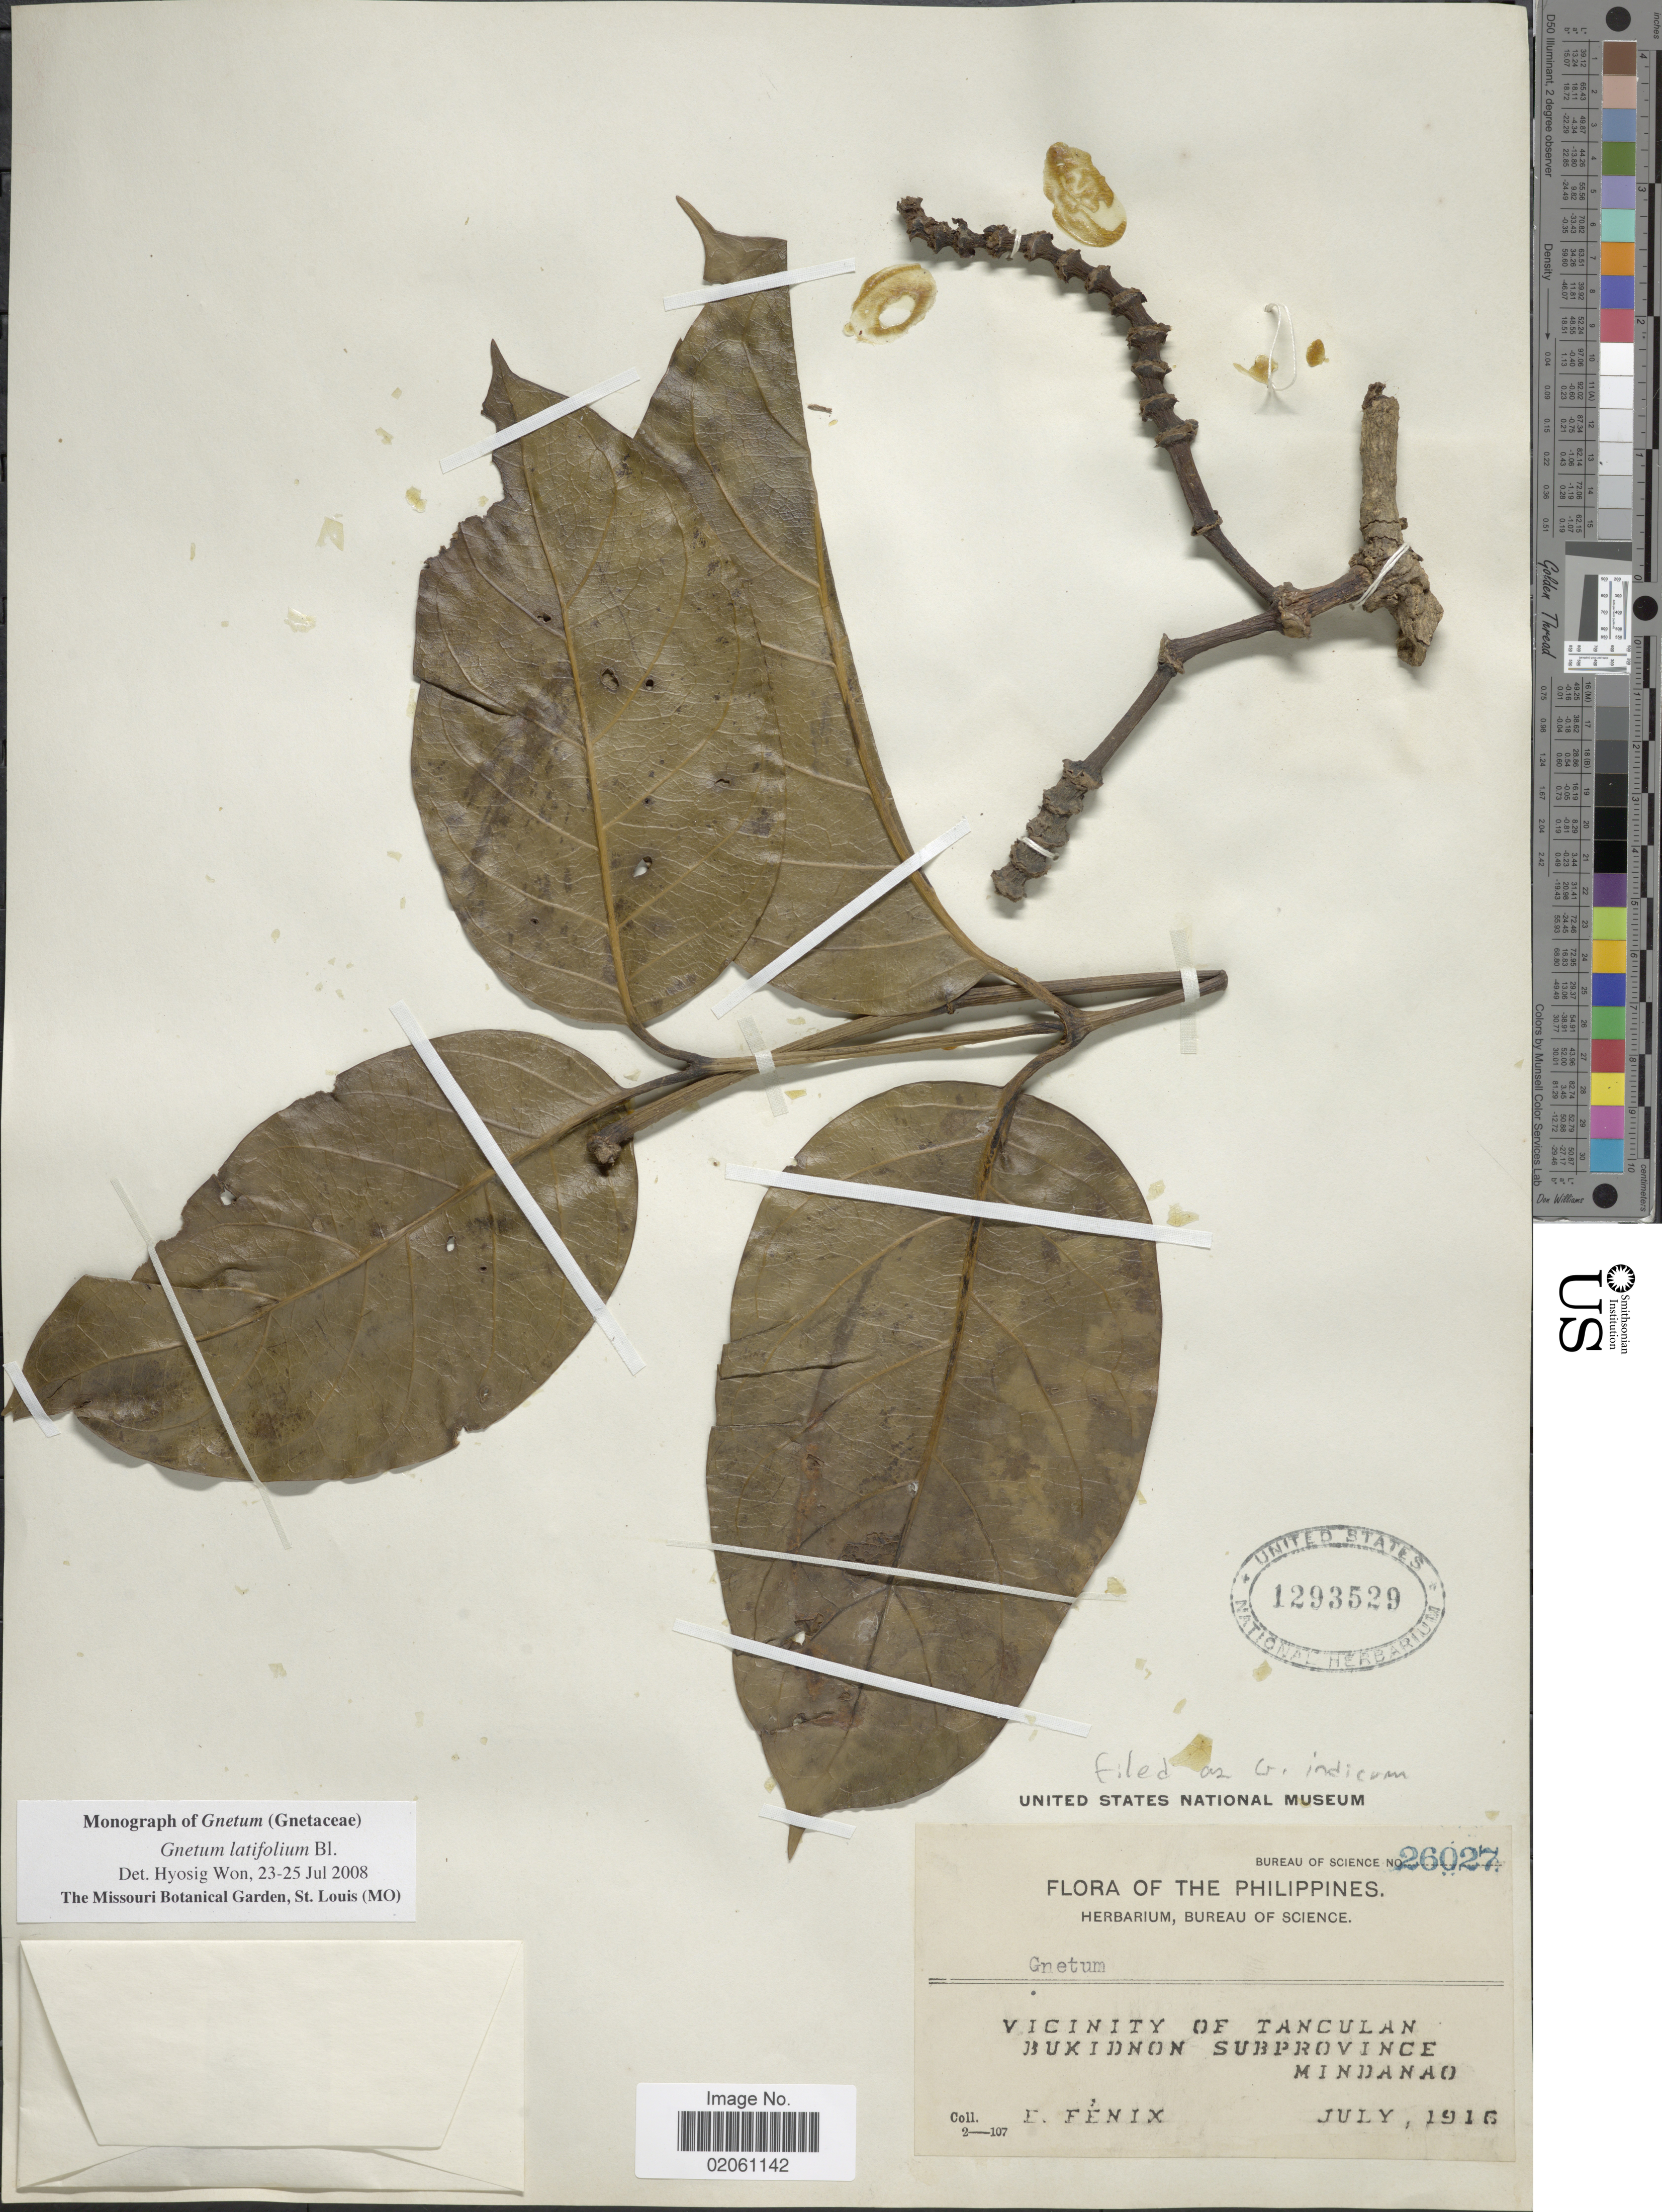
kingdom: Plantae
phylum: Tracheophyta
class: Gnetopsida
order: Gnetales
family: Gnetaceae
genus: Gnetum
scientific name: Gnetum indicum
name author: (Lour.) Merr.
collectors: E. Fénix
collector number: Bureau of Science 26027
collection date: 1916-07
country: Philippines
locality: Vicinity of Tanculan. Bukidnon Subprovince. Mindanao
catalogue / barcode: US 1293529